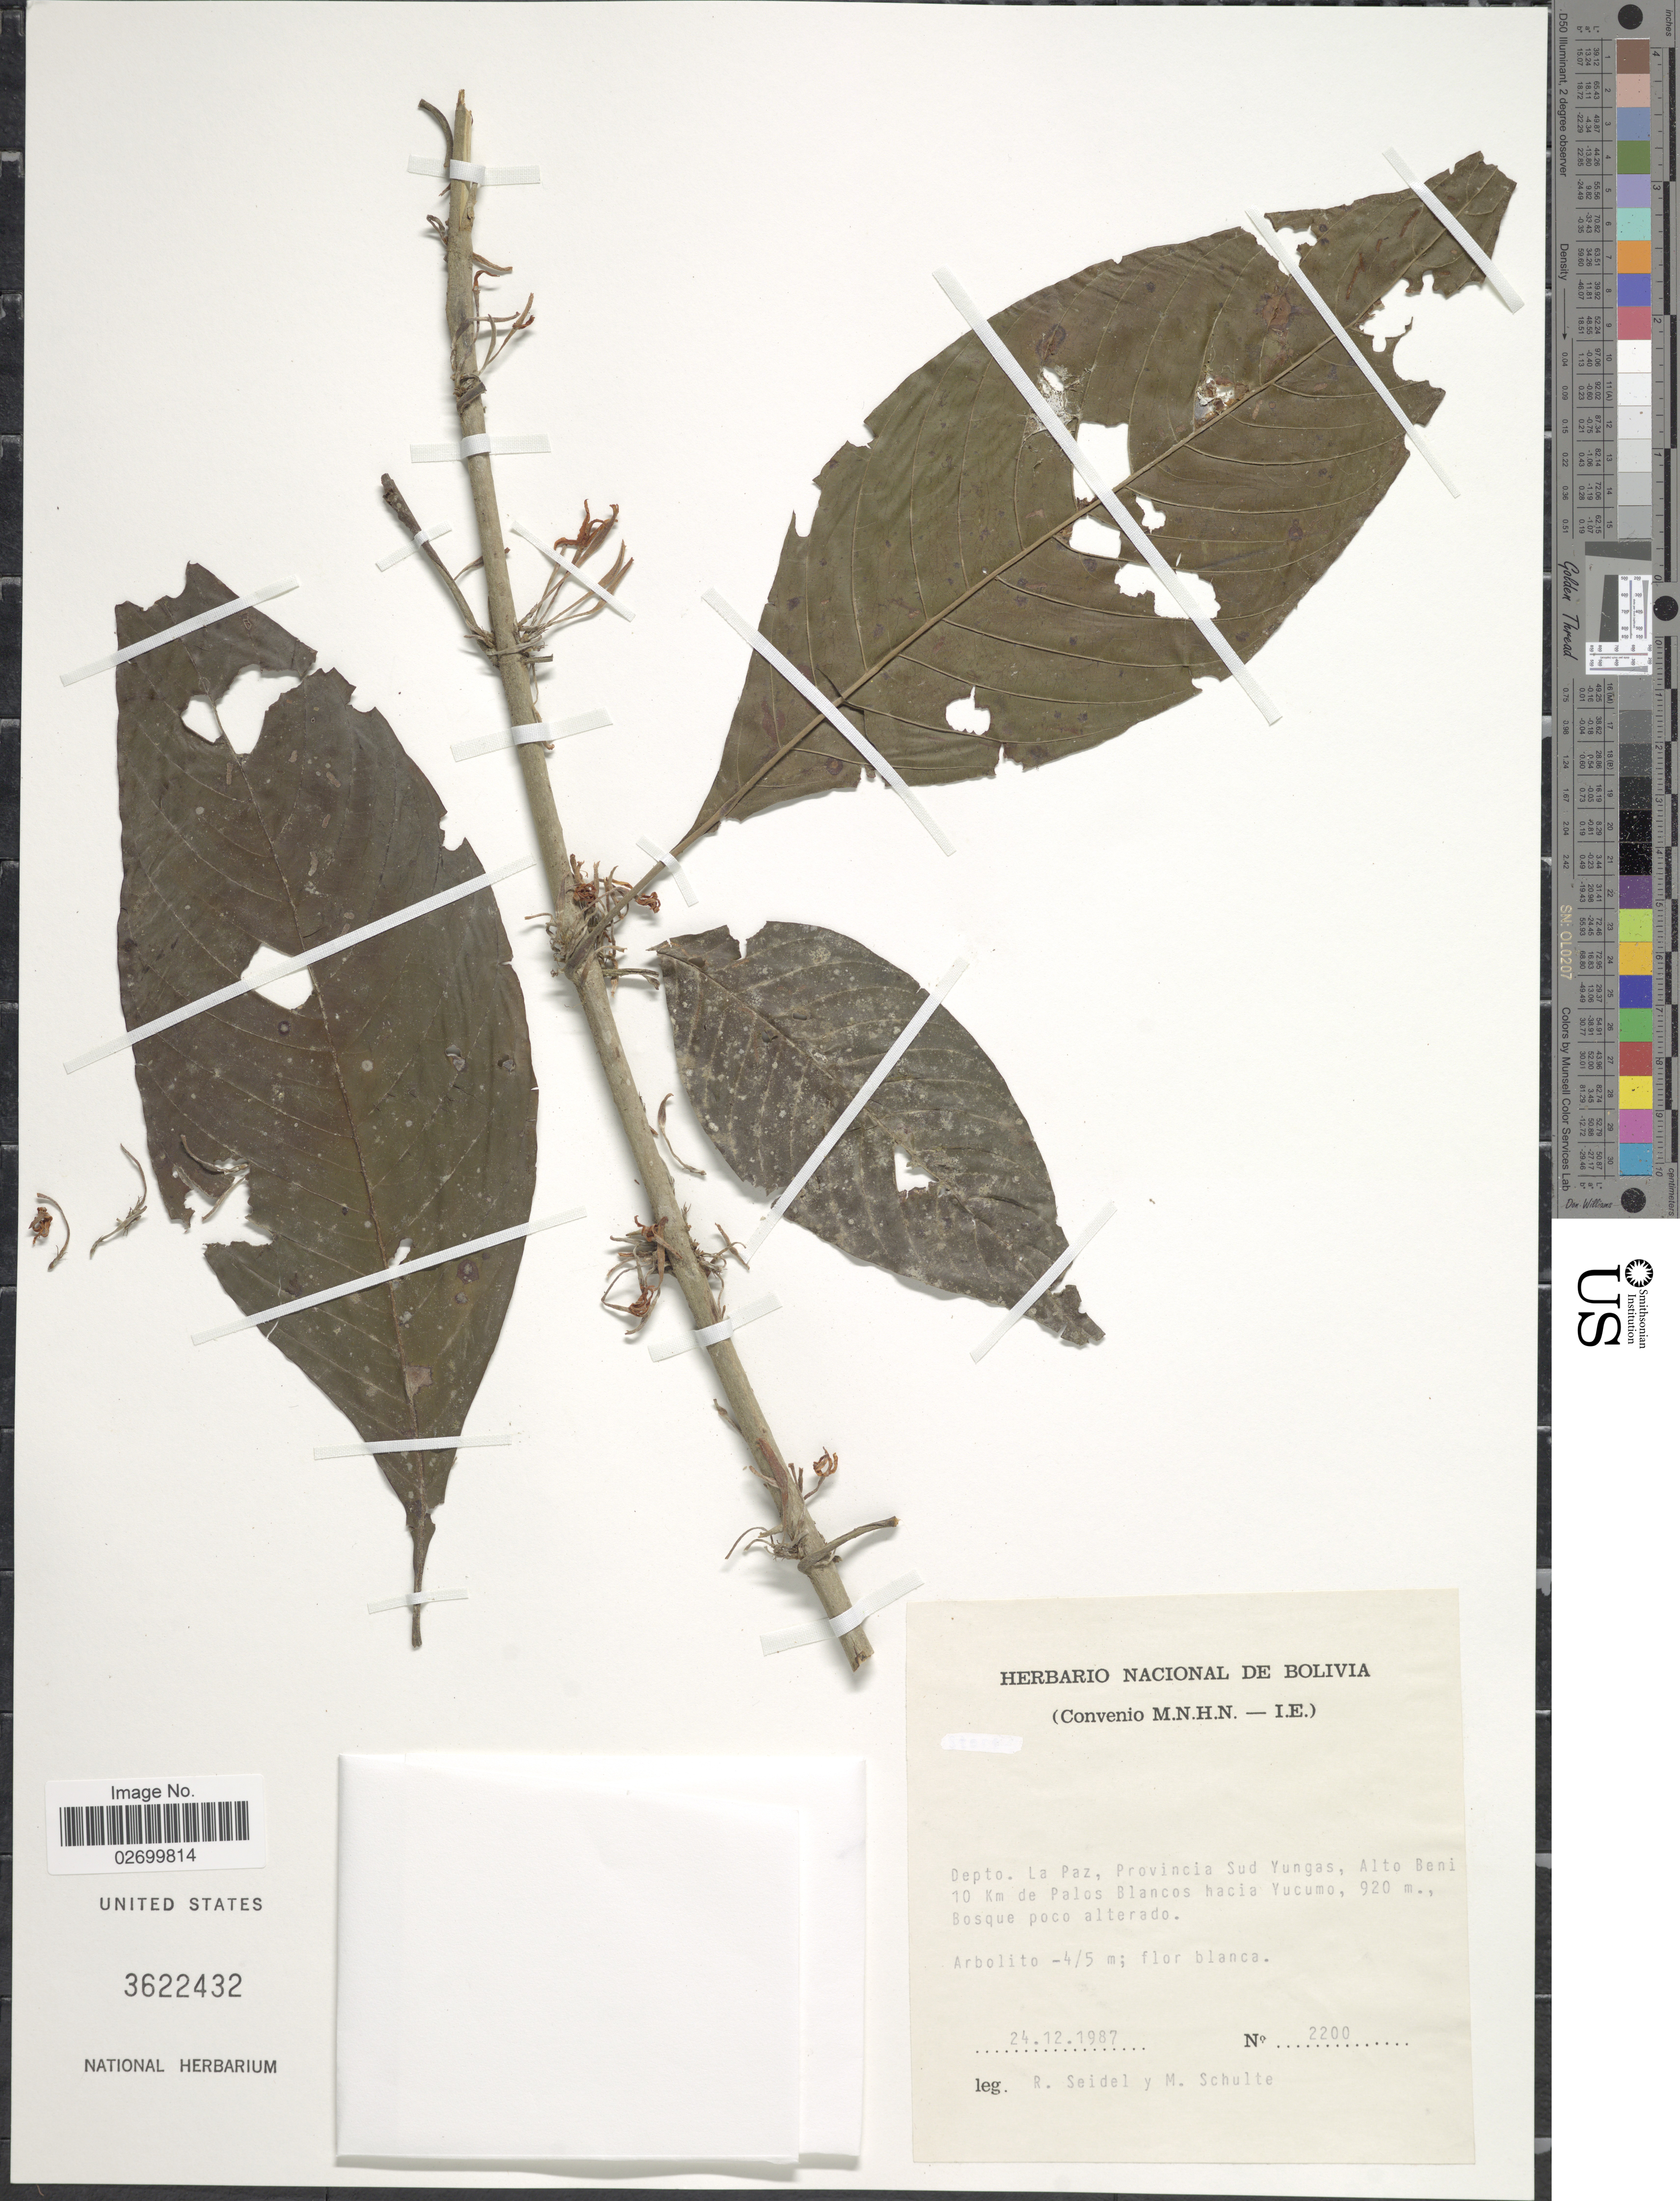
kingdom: Plantae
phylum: Tracheophyta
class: Magnoliopsida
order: Gentianales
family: Rubiaceae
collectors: R. Seidel & M. Schulte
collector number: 2200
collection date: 1987-12-24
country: Bolivia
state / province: La Paz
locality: Depto. La Paz, Provincia Sud Yungas, Alto Beni 10 Km de Palos Blancos hacia Yucumo.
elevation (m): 920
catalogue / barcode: US 3622432